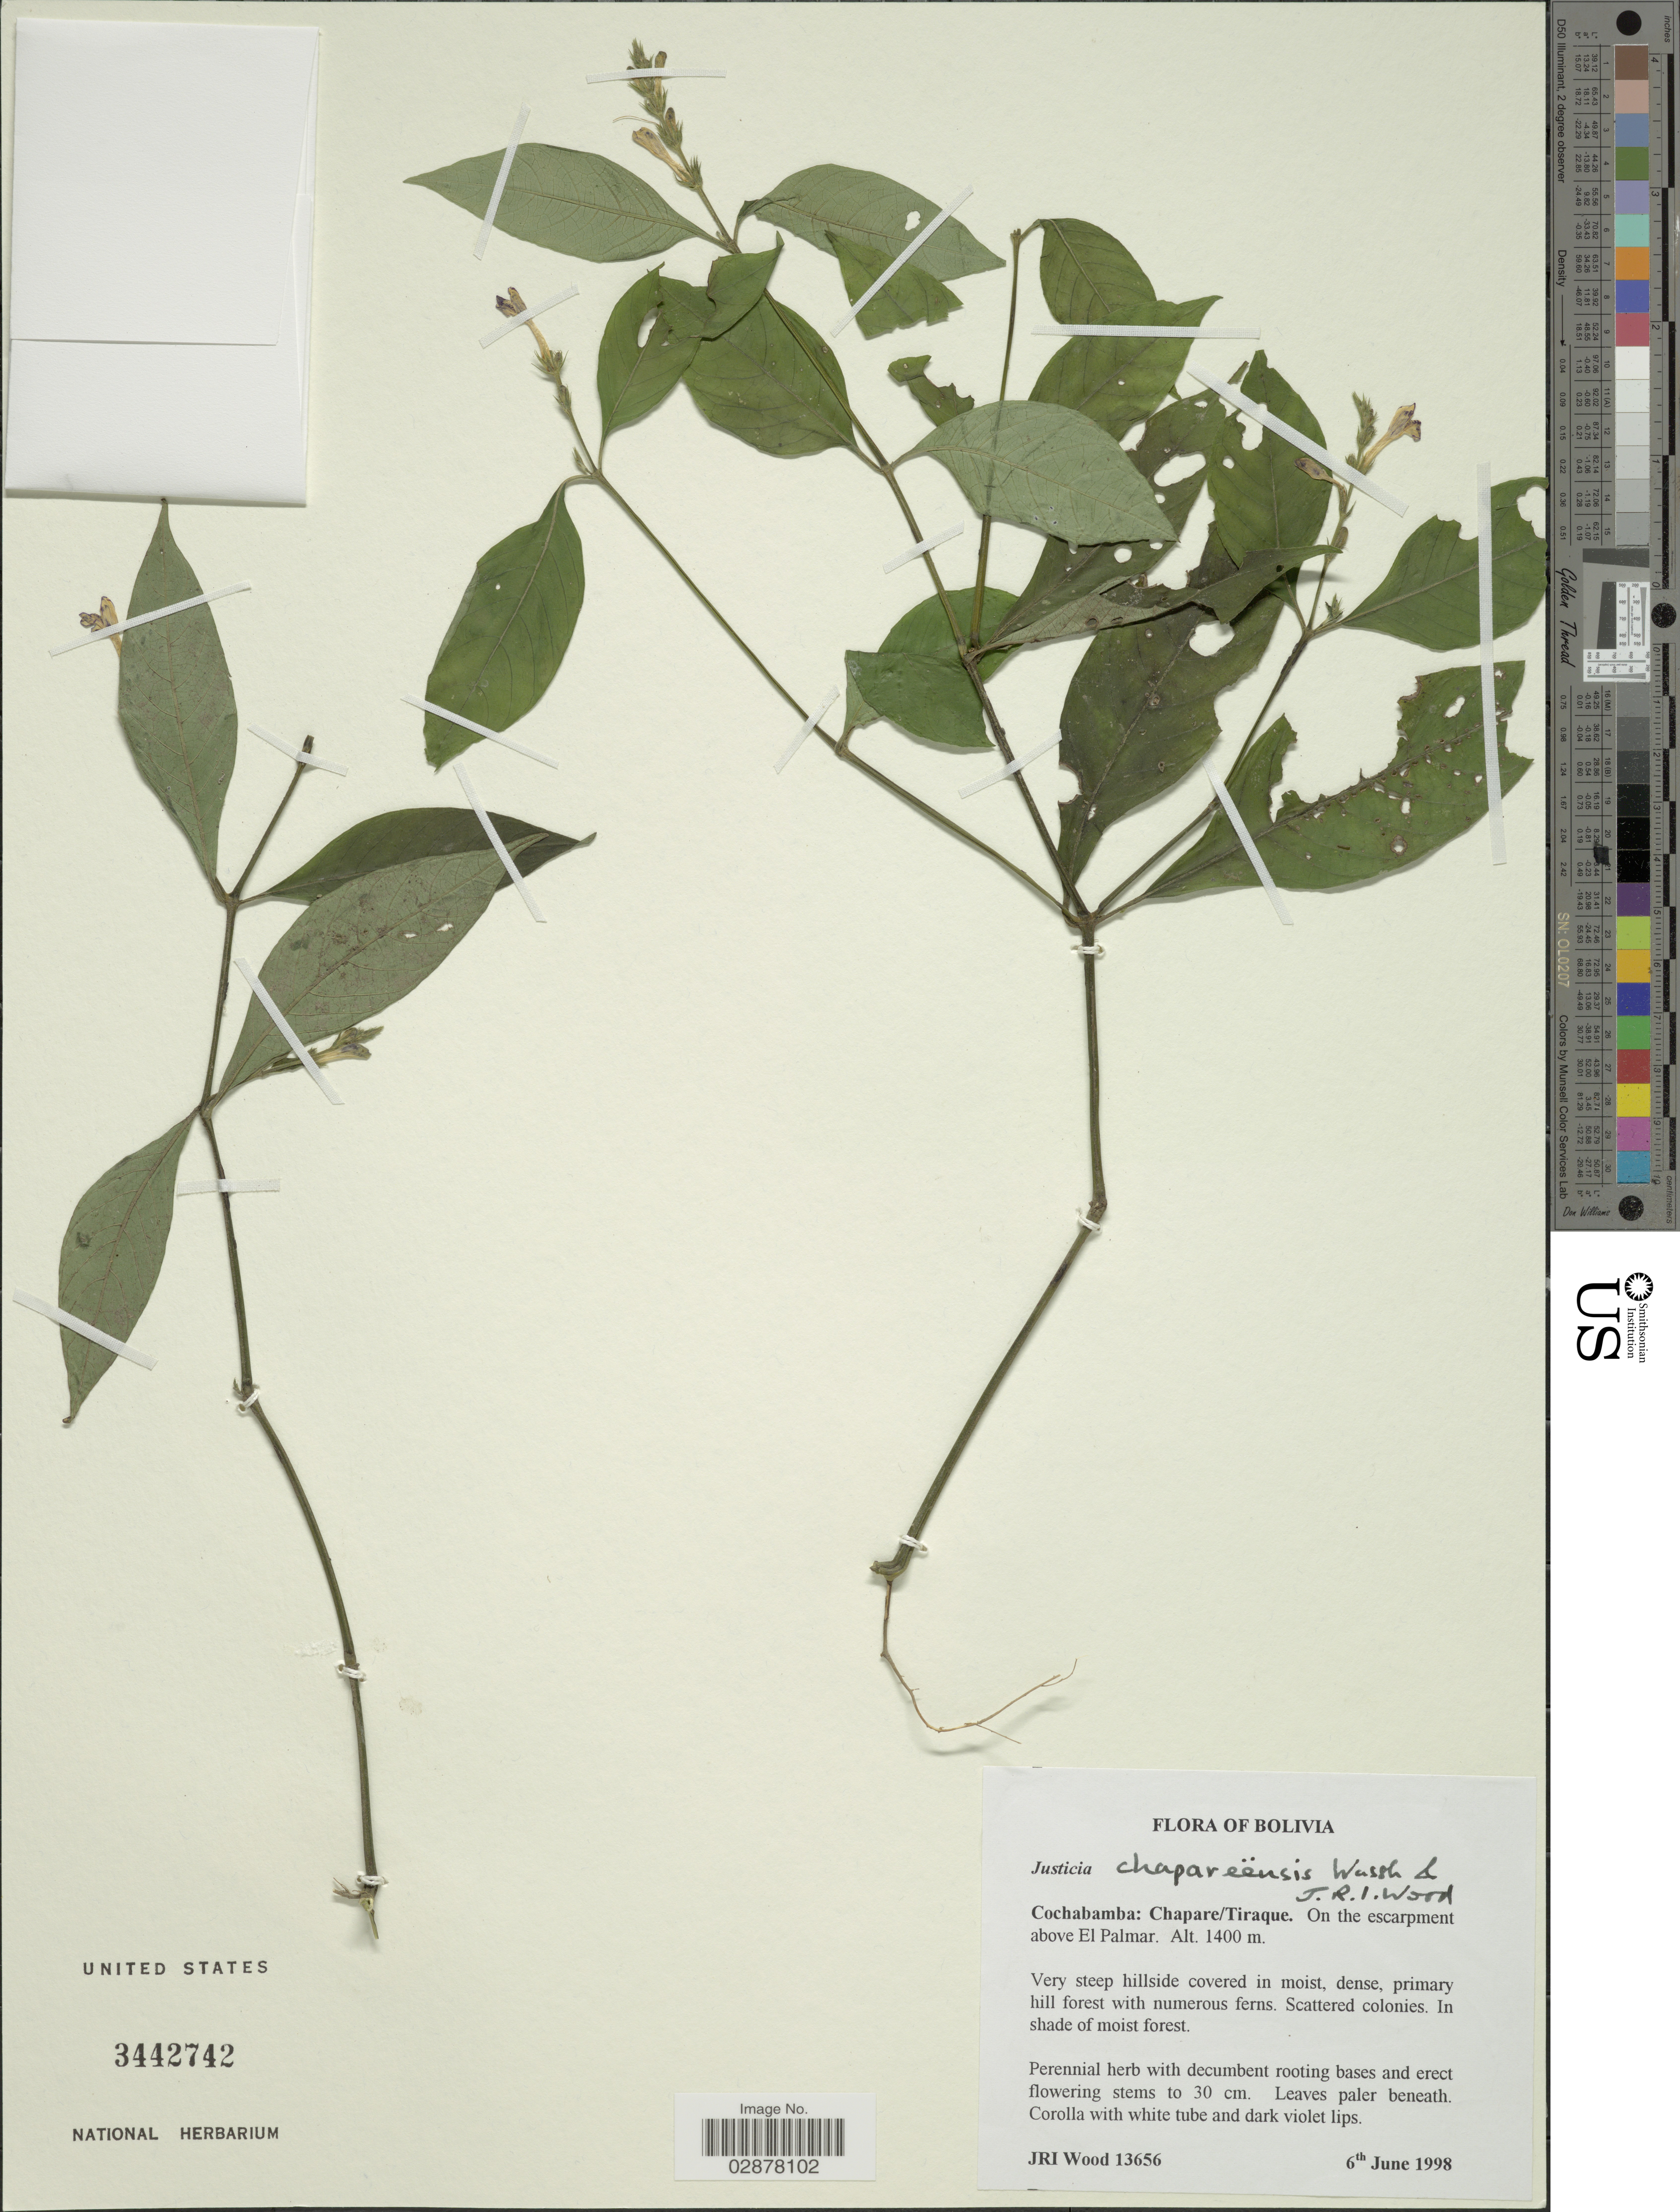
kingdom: Plantae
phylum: Tracheophyta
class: Magnoliopsida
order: Lamiales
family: Acanthaceae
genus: Justicia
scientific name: Justicia chapareensis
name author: Wassh. & J.R.I. Wood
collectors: J. R. I. Wood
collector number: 13656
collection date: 1998-06-06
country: Bolivia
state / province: Cochabamba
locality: Chapare/Tiraque, On the escarpment above El Palmar.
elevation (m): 1400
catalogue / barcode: US 3442742